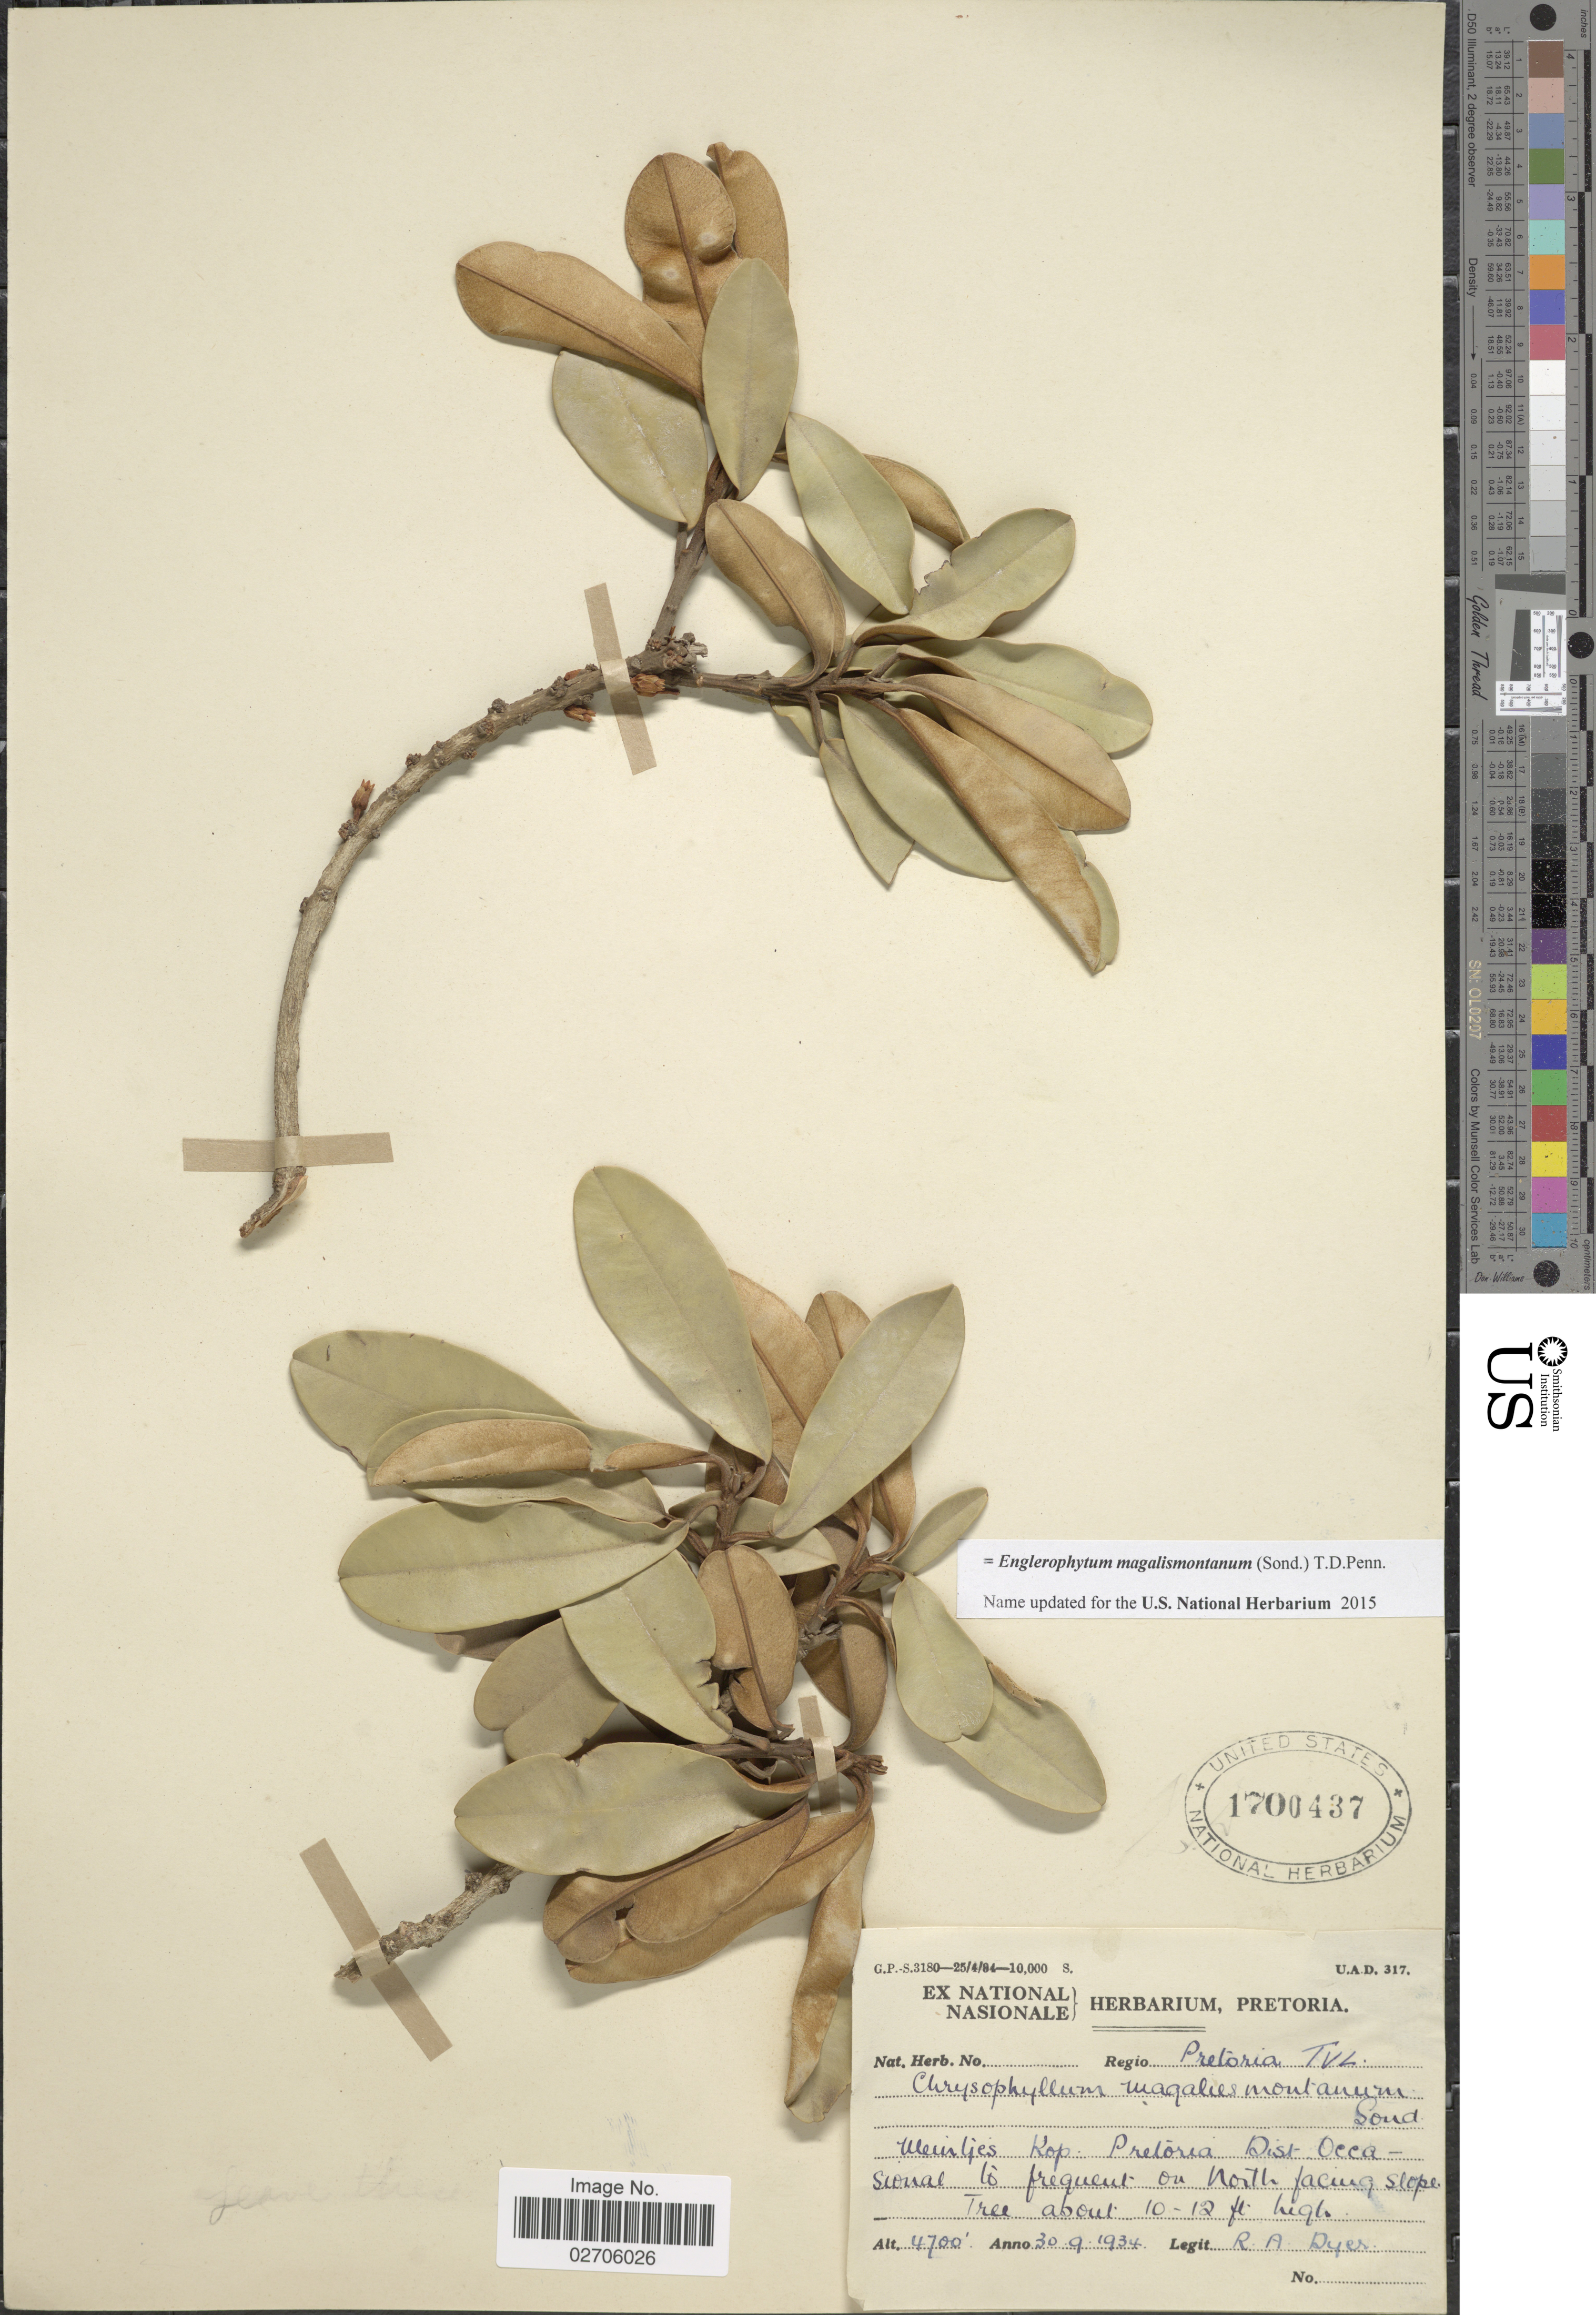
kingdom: Plantae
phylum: Tracheophyta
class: Magnoliopsida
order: Ericales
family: Sapotaceae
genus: Englerophytum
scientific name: Englerophytum magalismontanum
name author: (Sond.) T.D. Penn.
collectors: R. A. Dyer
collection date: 1934-09-30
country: South Africa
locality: Regio: Pretoria TVL. Kleintjes Kop. Pretoria Dist. Occasional to frequent on North facing slope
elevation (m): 1433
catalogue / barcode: US 1700437